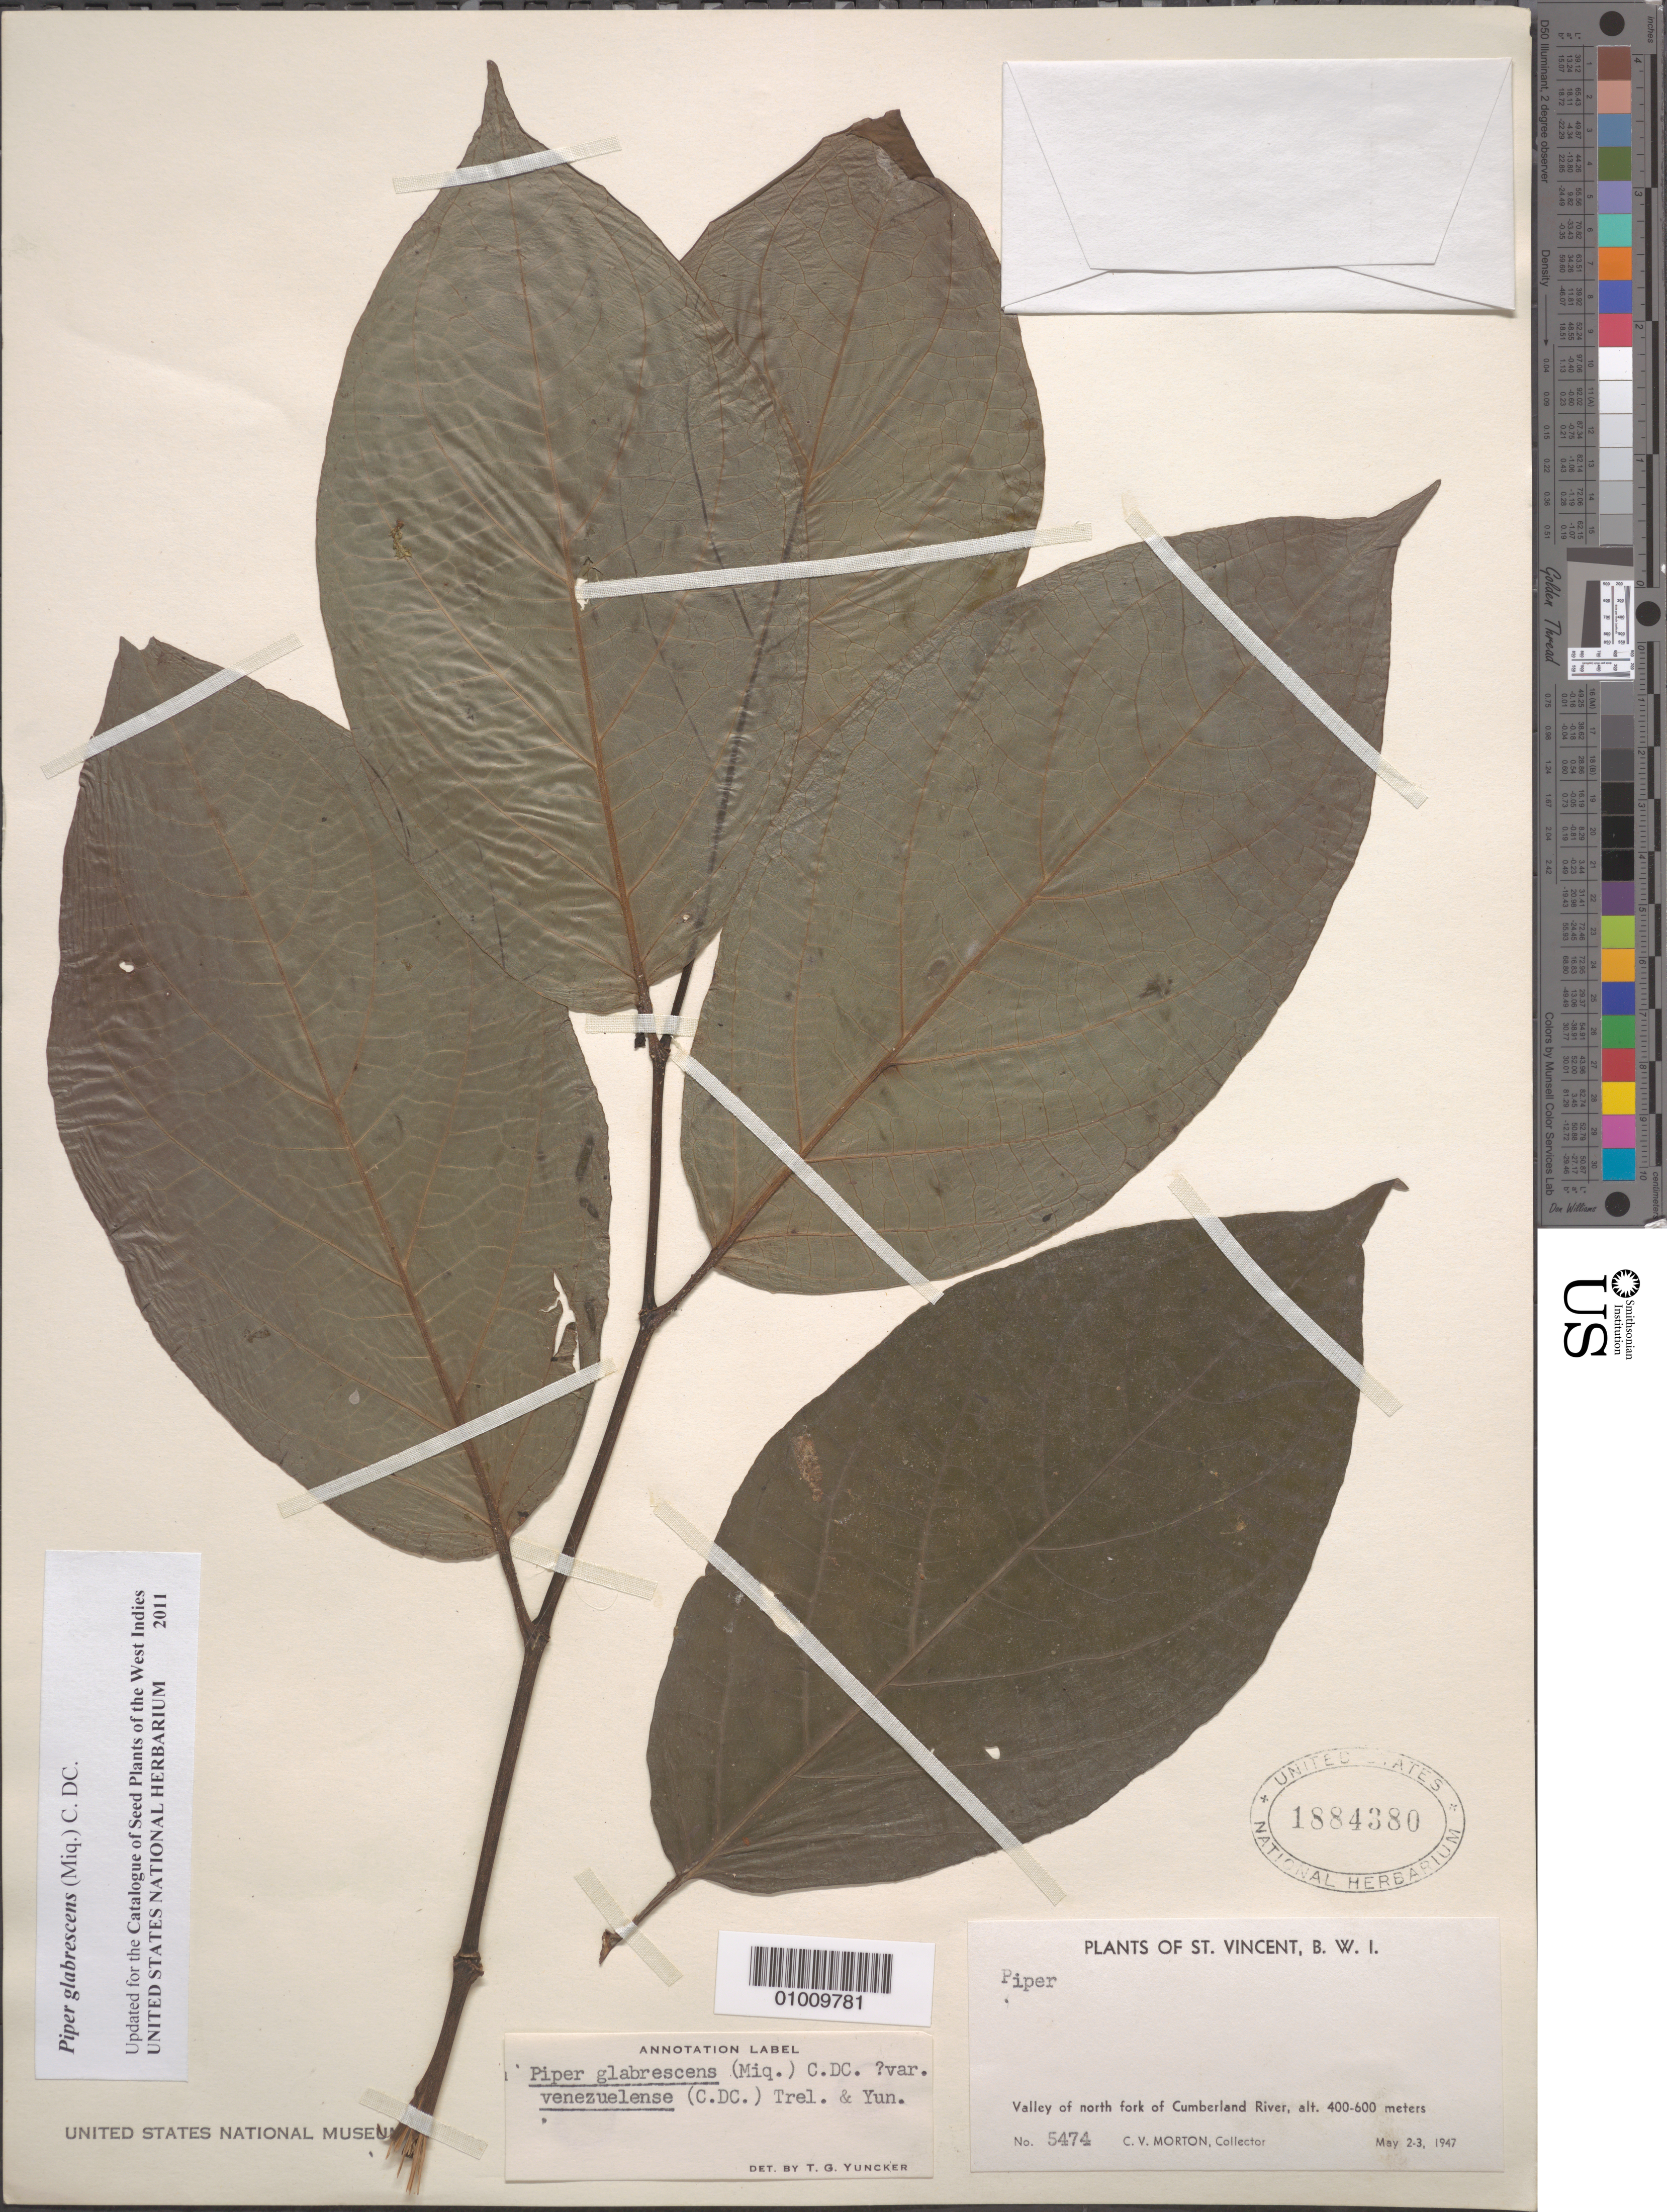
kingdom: Plantae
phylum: Tracheophyta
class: Magnoliopsida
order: Piperales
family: Piperaceae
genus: Piper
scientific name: Piper glabrescens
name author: (Miq.) C. DC.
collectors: C. V. Morton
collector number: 5474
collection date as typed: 02 May 1947 to 03 May 1947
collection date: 1947-05-02/1947-05-03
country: St. Vincent - Grenadines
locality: Valley of north fork of Cumberland River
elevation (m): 400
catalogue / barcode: US 1884380